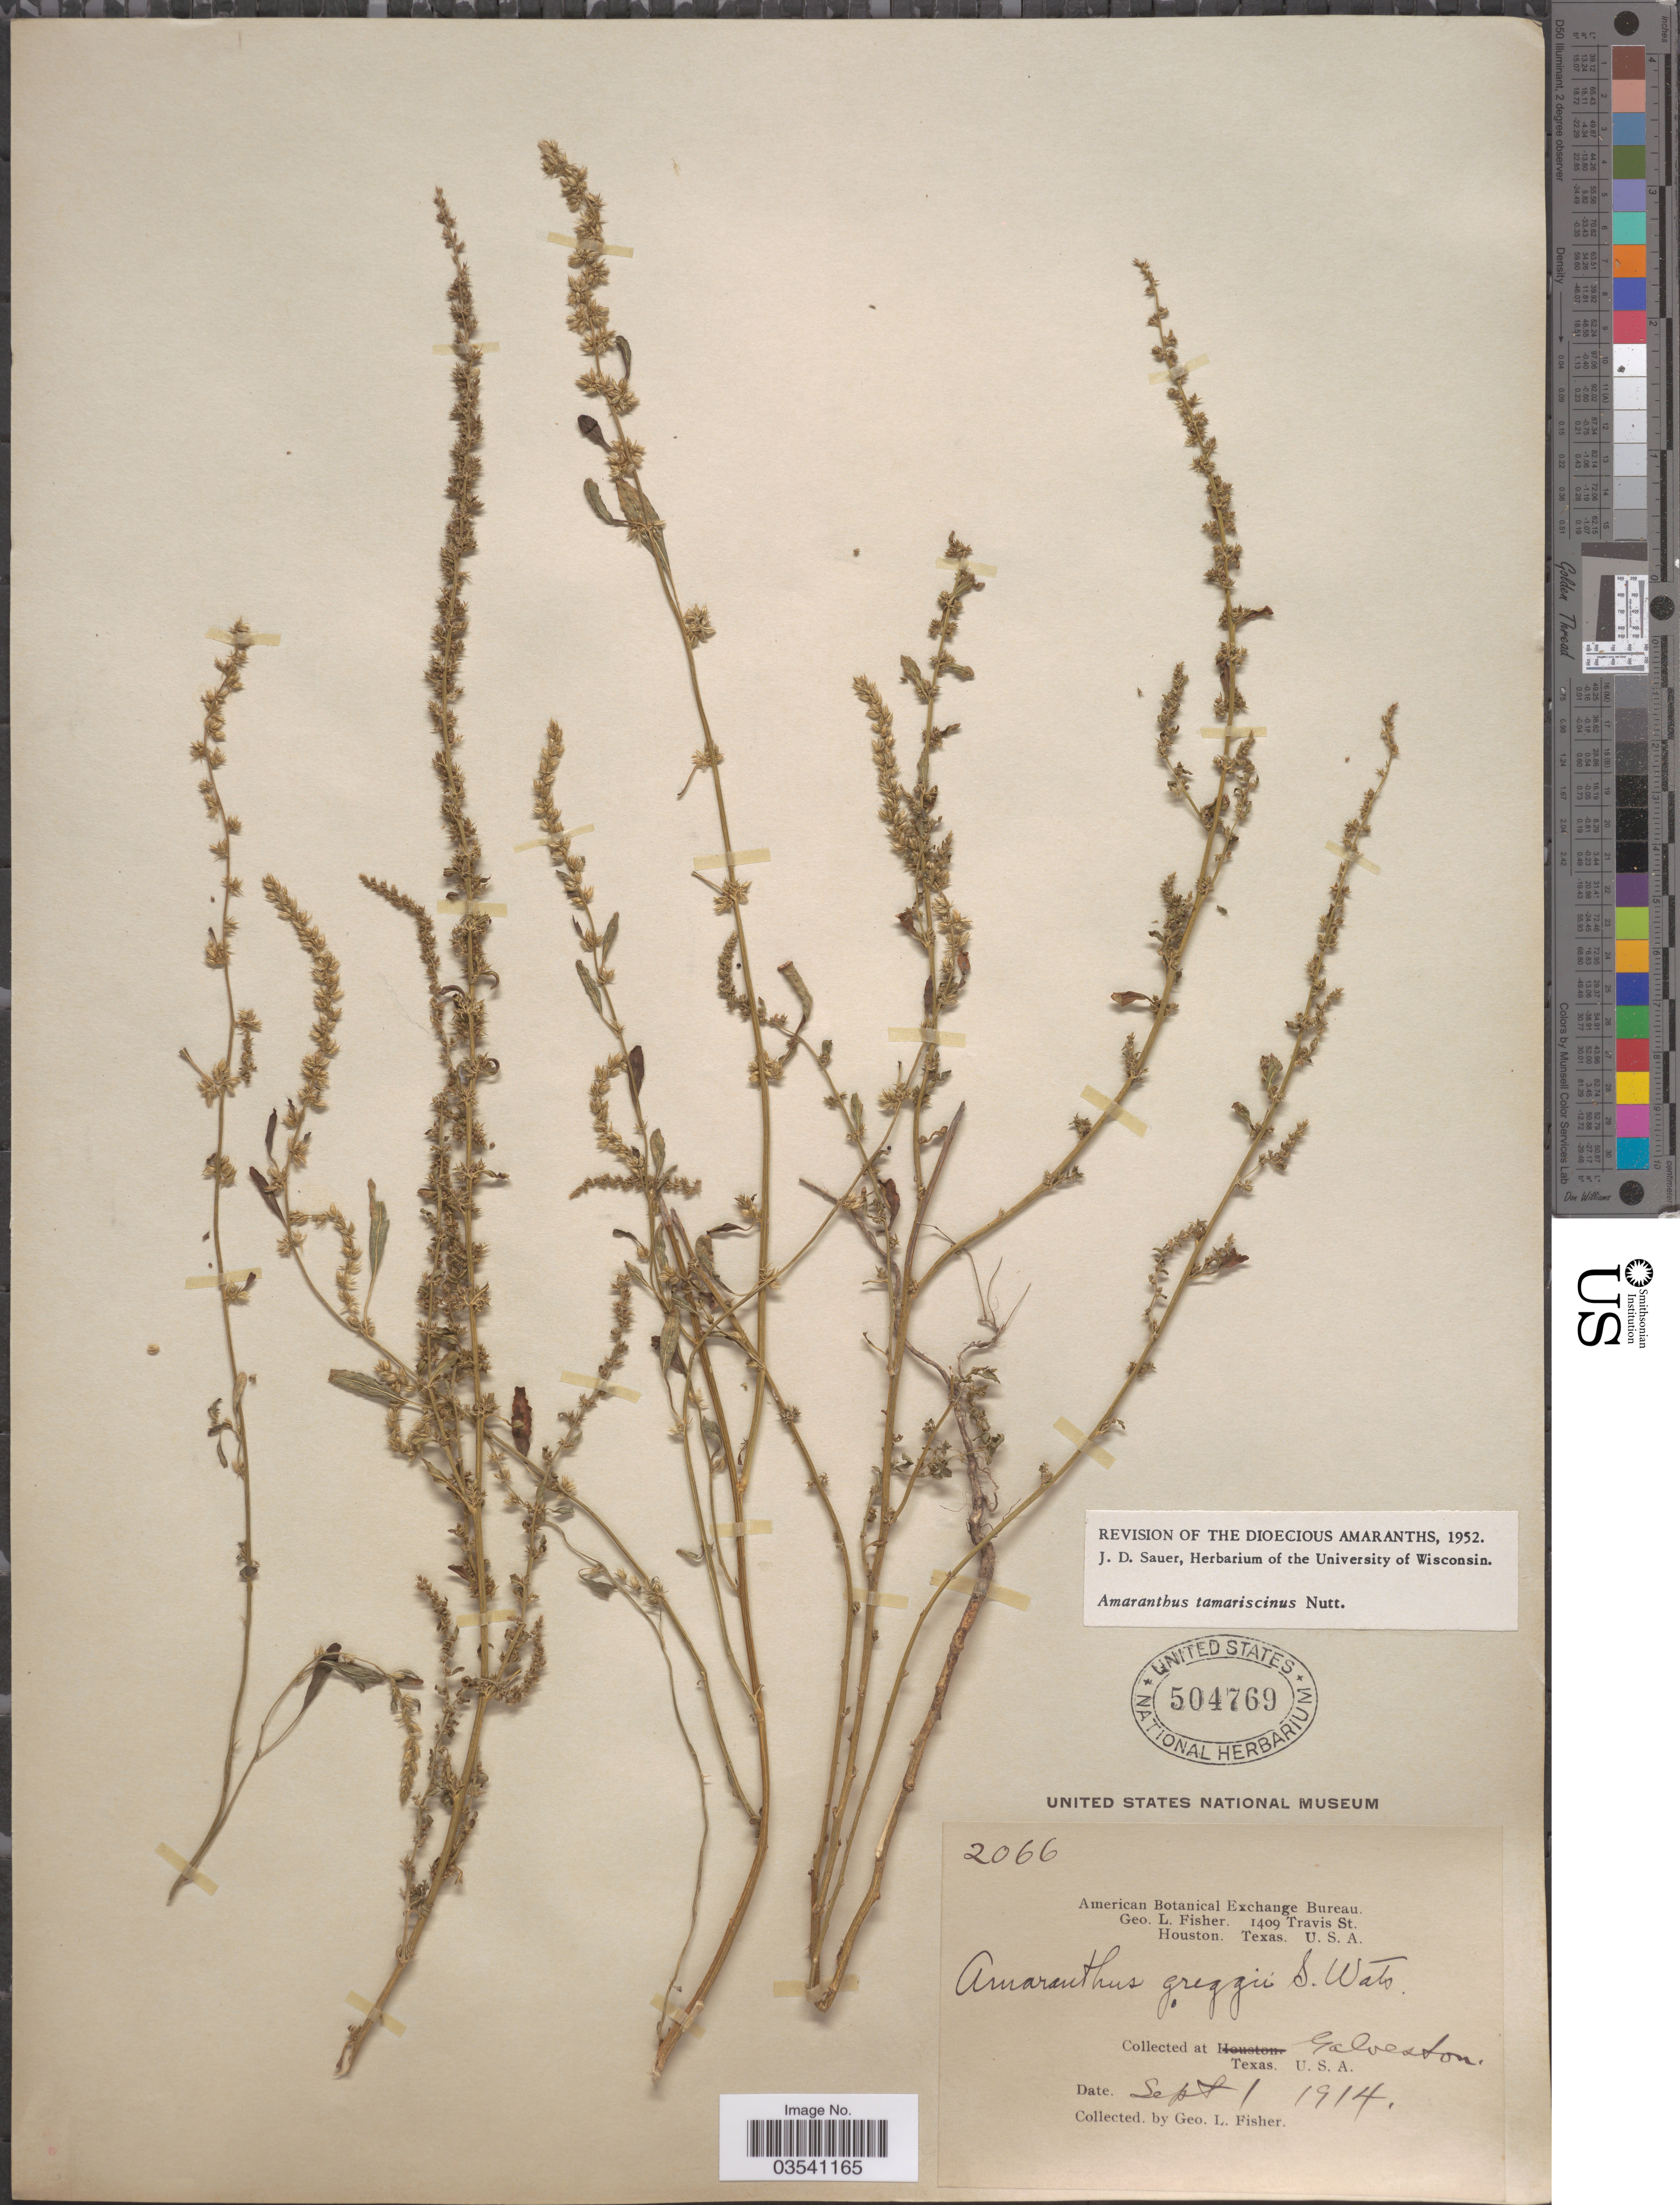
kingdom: Plantae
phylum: Tracheophyta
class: Magnoliopsida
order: Caryophyllales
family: Amaranthaceae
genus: Amaranthus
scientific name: Amaranthus tamariscinus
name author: Nutt.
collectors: G. L. Fisher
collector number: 2066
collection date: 1914-09-01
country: United States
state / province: Texas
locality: Galveston.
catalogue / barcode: US 504769